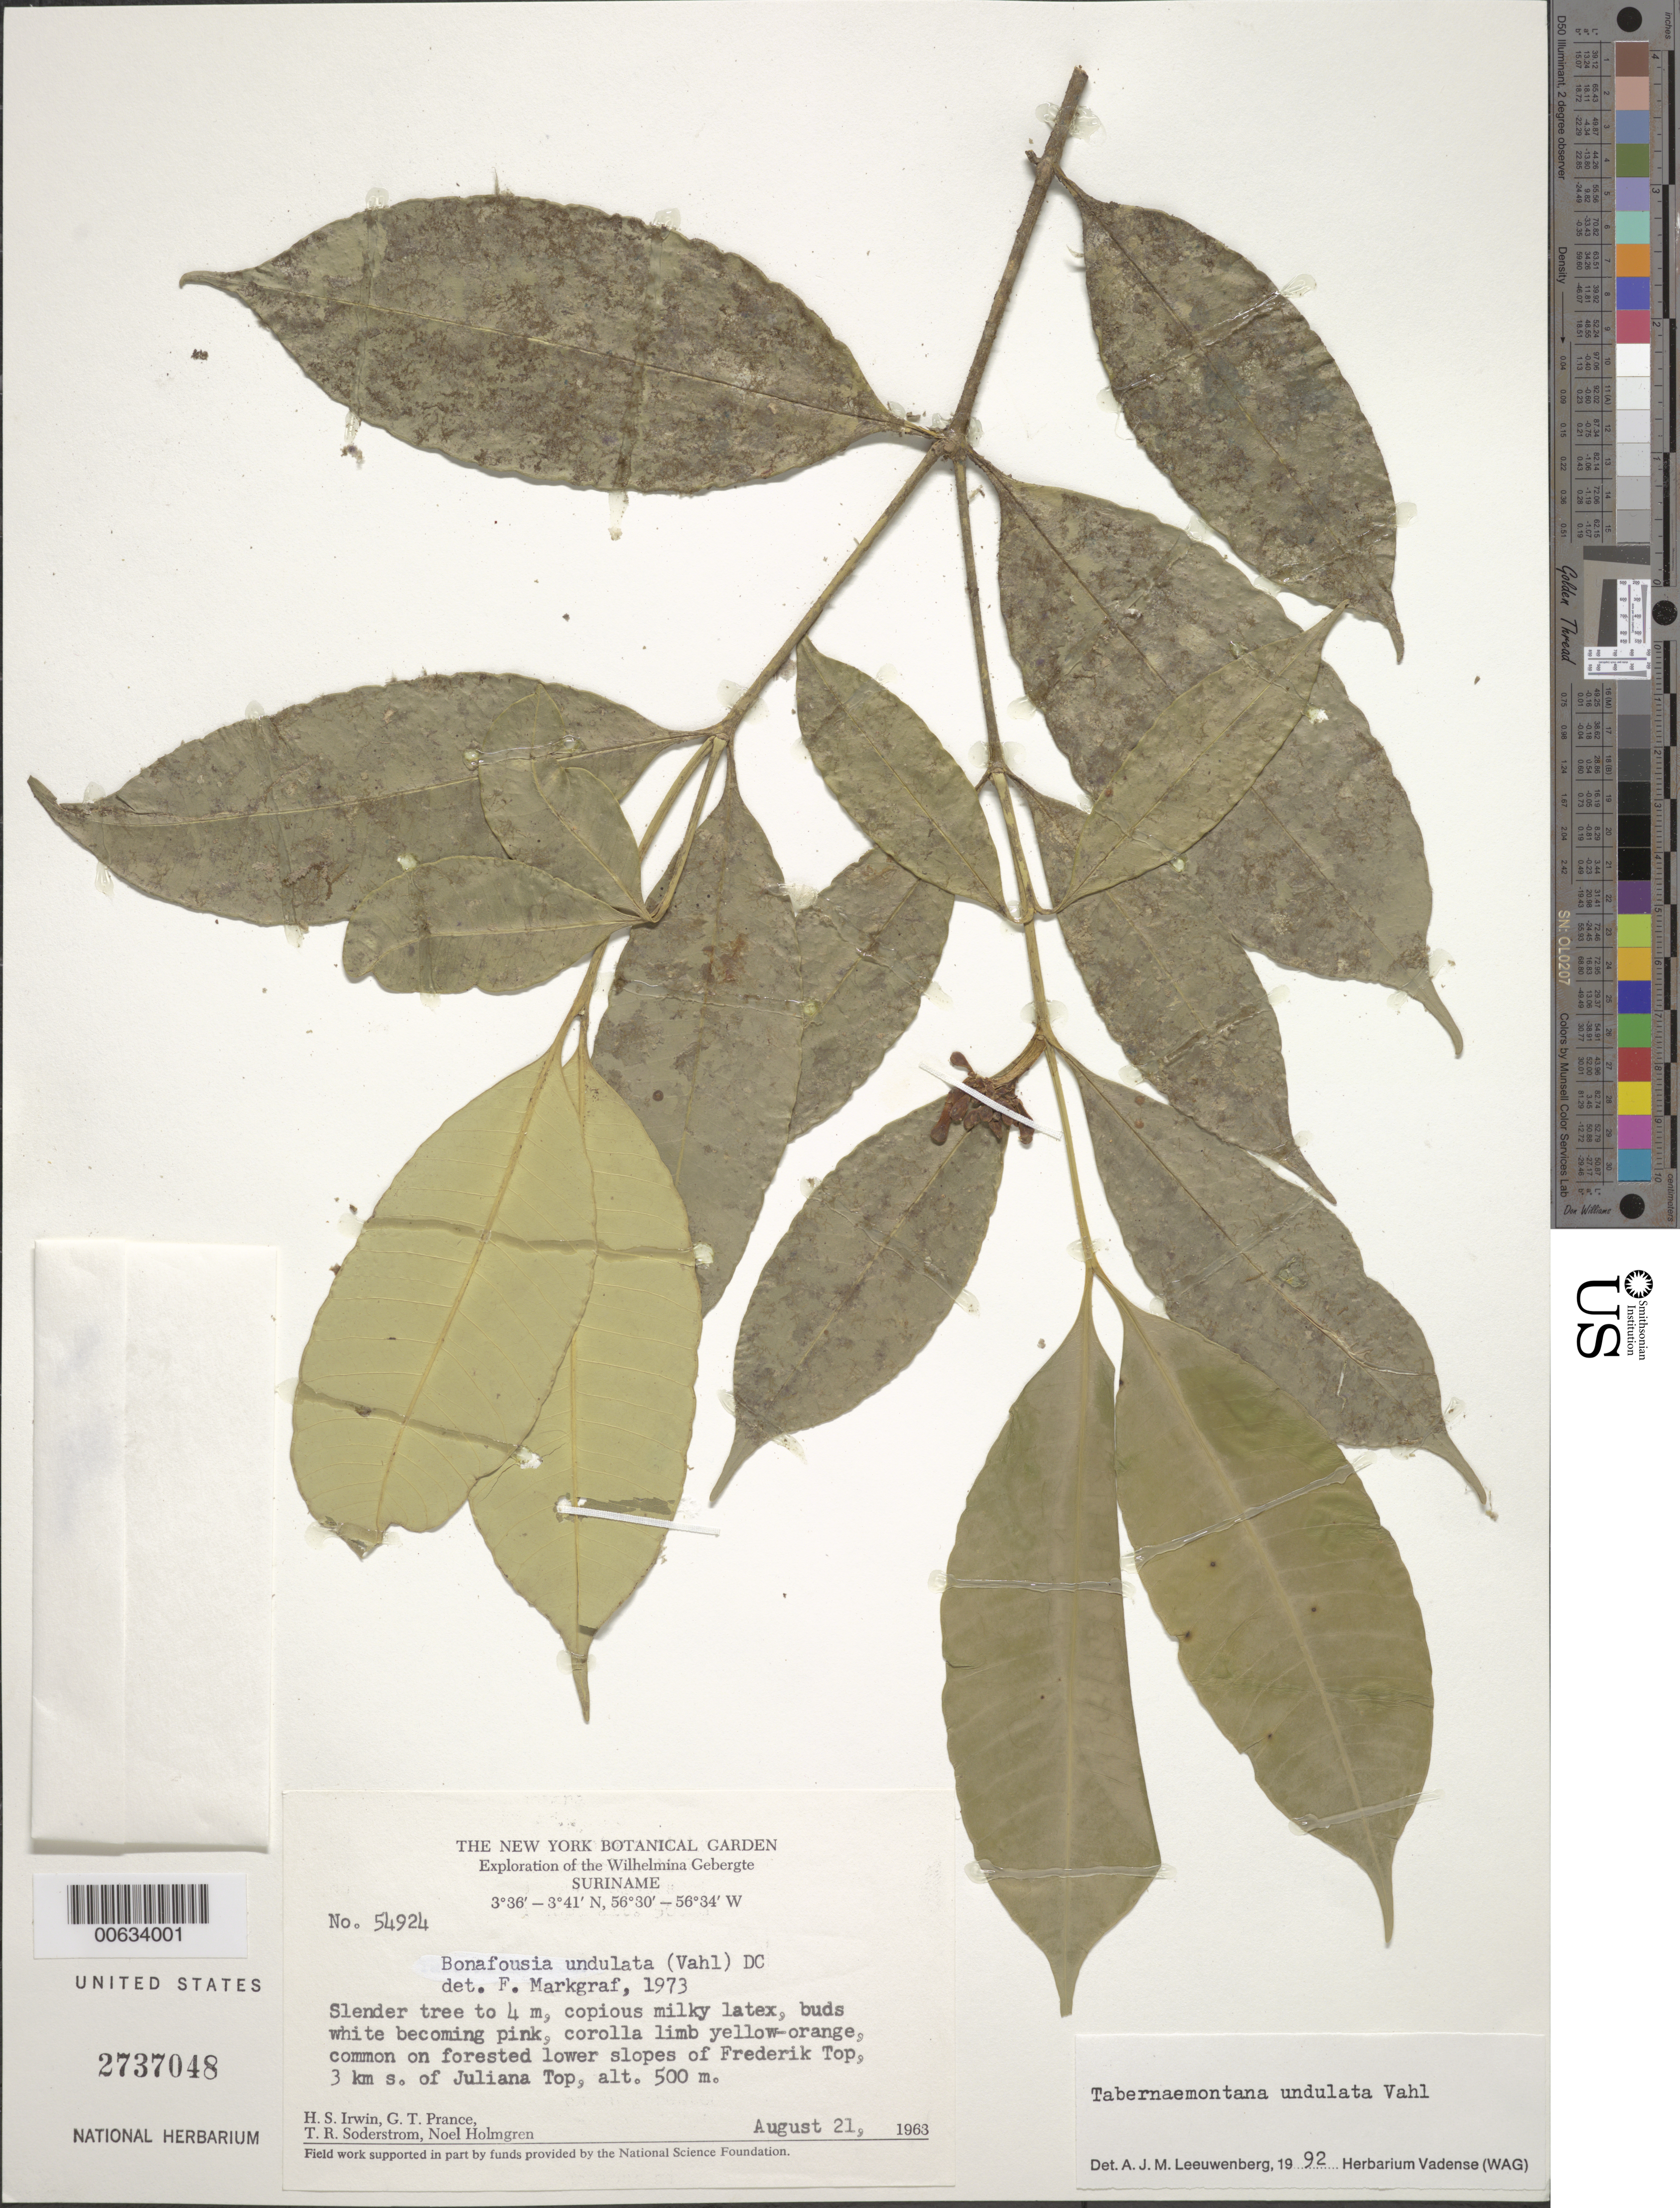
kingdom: Plantae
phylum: Tracheophyta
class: Magnoliopsida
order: Gentianales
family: Apocynaceae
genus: Tabernaemontana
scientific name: Tabernaemontana undulata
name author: Vahl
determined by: Leeuwenberg, A. J. M.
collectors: H. Irwin, G. T. Prance, T. R. Soderstrom & N. H. Holmgren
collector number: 54924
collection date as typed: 21-Aug-63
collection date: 1963-08-21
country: Suriname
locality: Frederik Top, 3.5 km SSE of Juliana Top, Wilhelmina Gebergte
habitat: Forested lower slopes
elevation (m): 500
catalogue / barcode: US 2737048